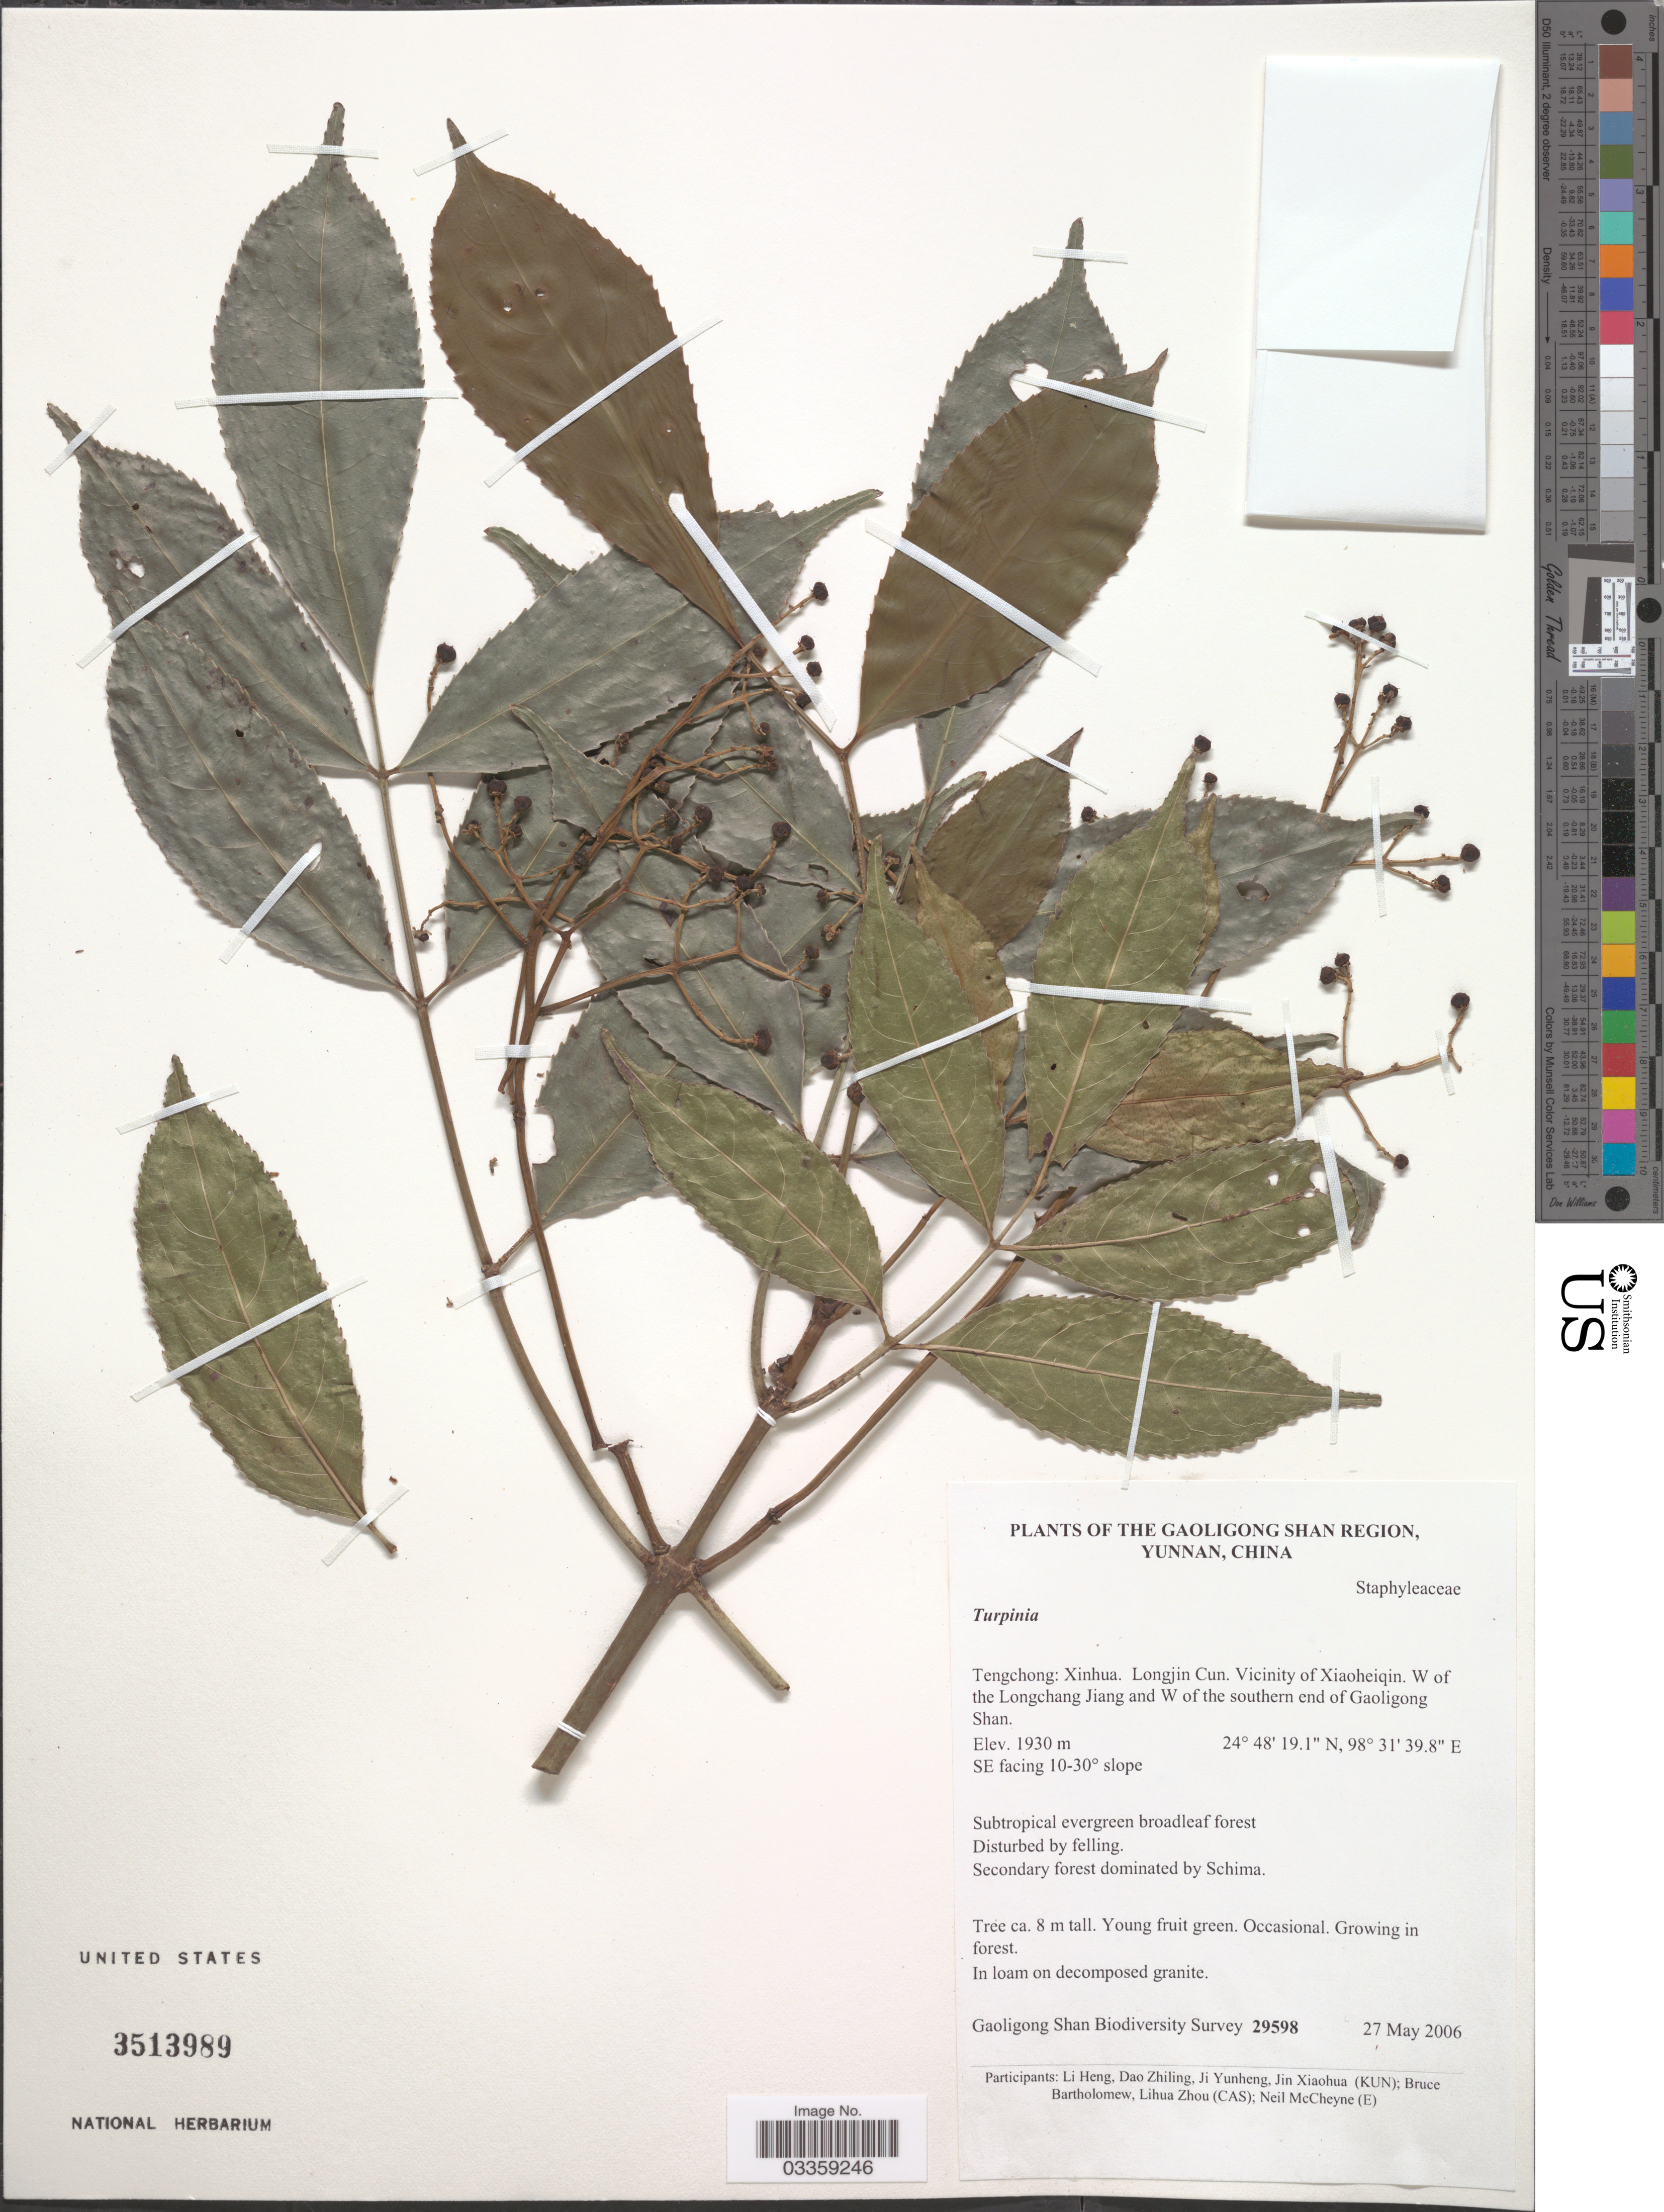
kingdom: Plantae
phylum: Tracheophyta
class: Magnoliopsida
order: Crossosomatales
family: Staphyleaceae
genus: Turpinia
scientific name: Turpinia sp.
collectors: Gaoligong Shan Biodiversity Survey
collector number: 29598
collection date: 2006-05-27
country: China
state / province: Yunnan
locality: The Gaoligong Shan Region, Tengchong: Xinhua. Longjin Cun. Vicinity of Xiaoheiqin. W of the Longchang Jiang and W of the southern end of Gaoligong Shan.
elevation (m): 1930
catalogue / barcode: US 3513989